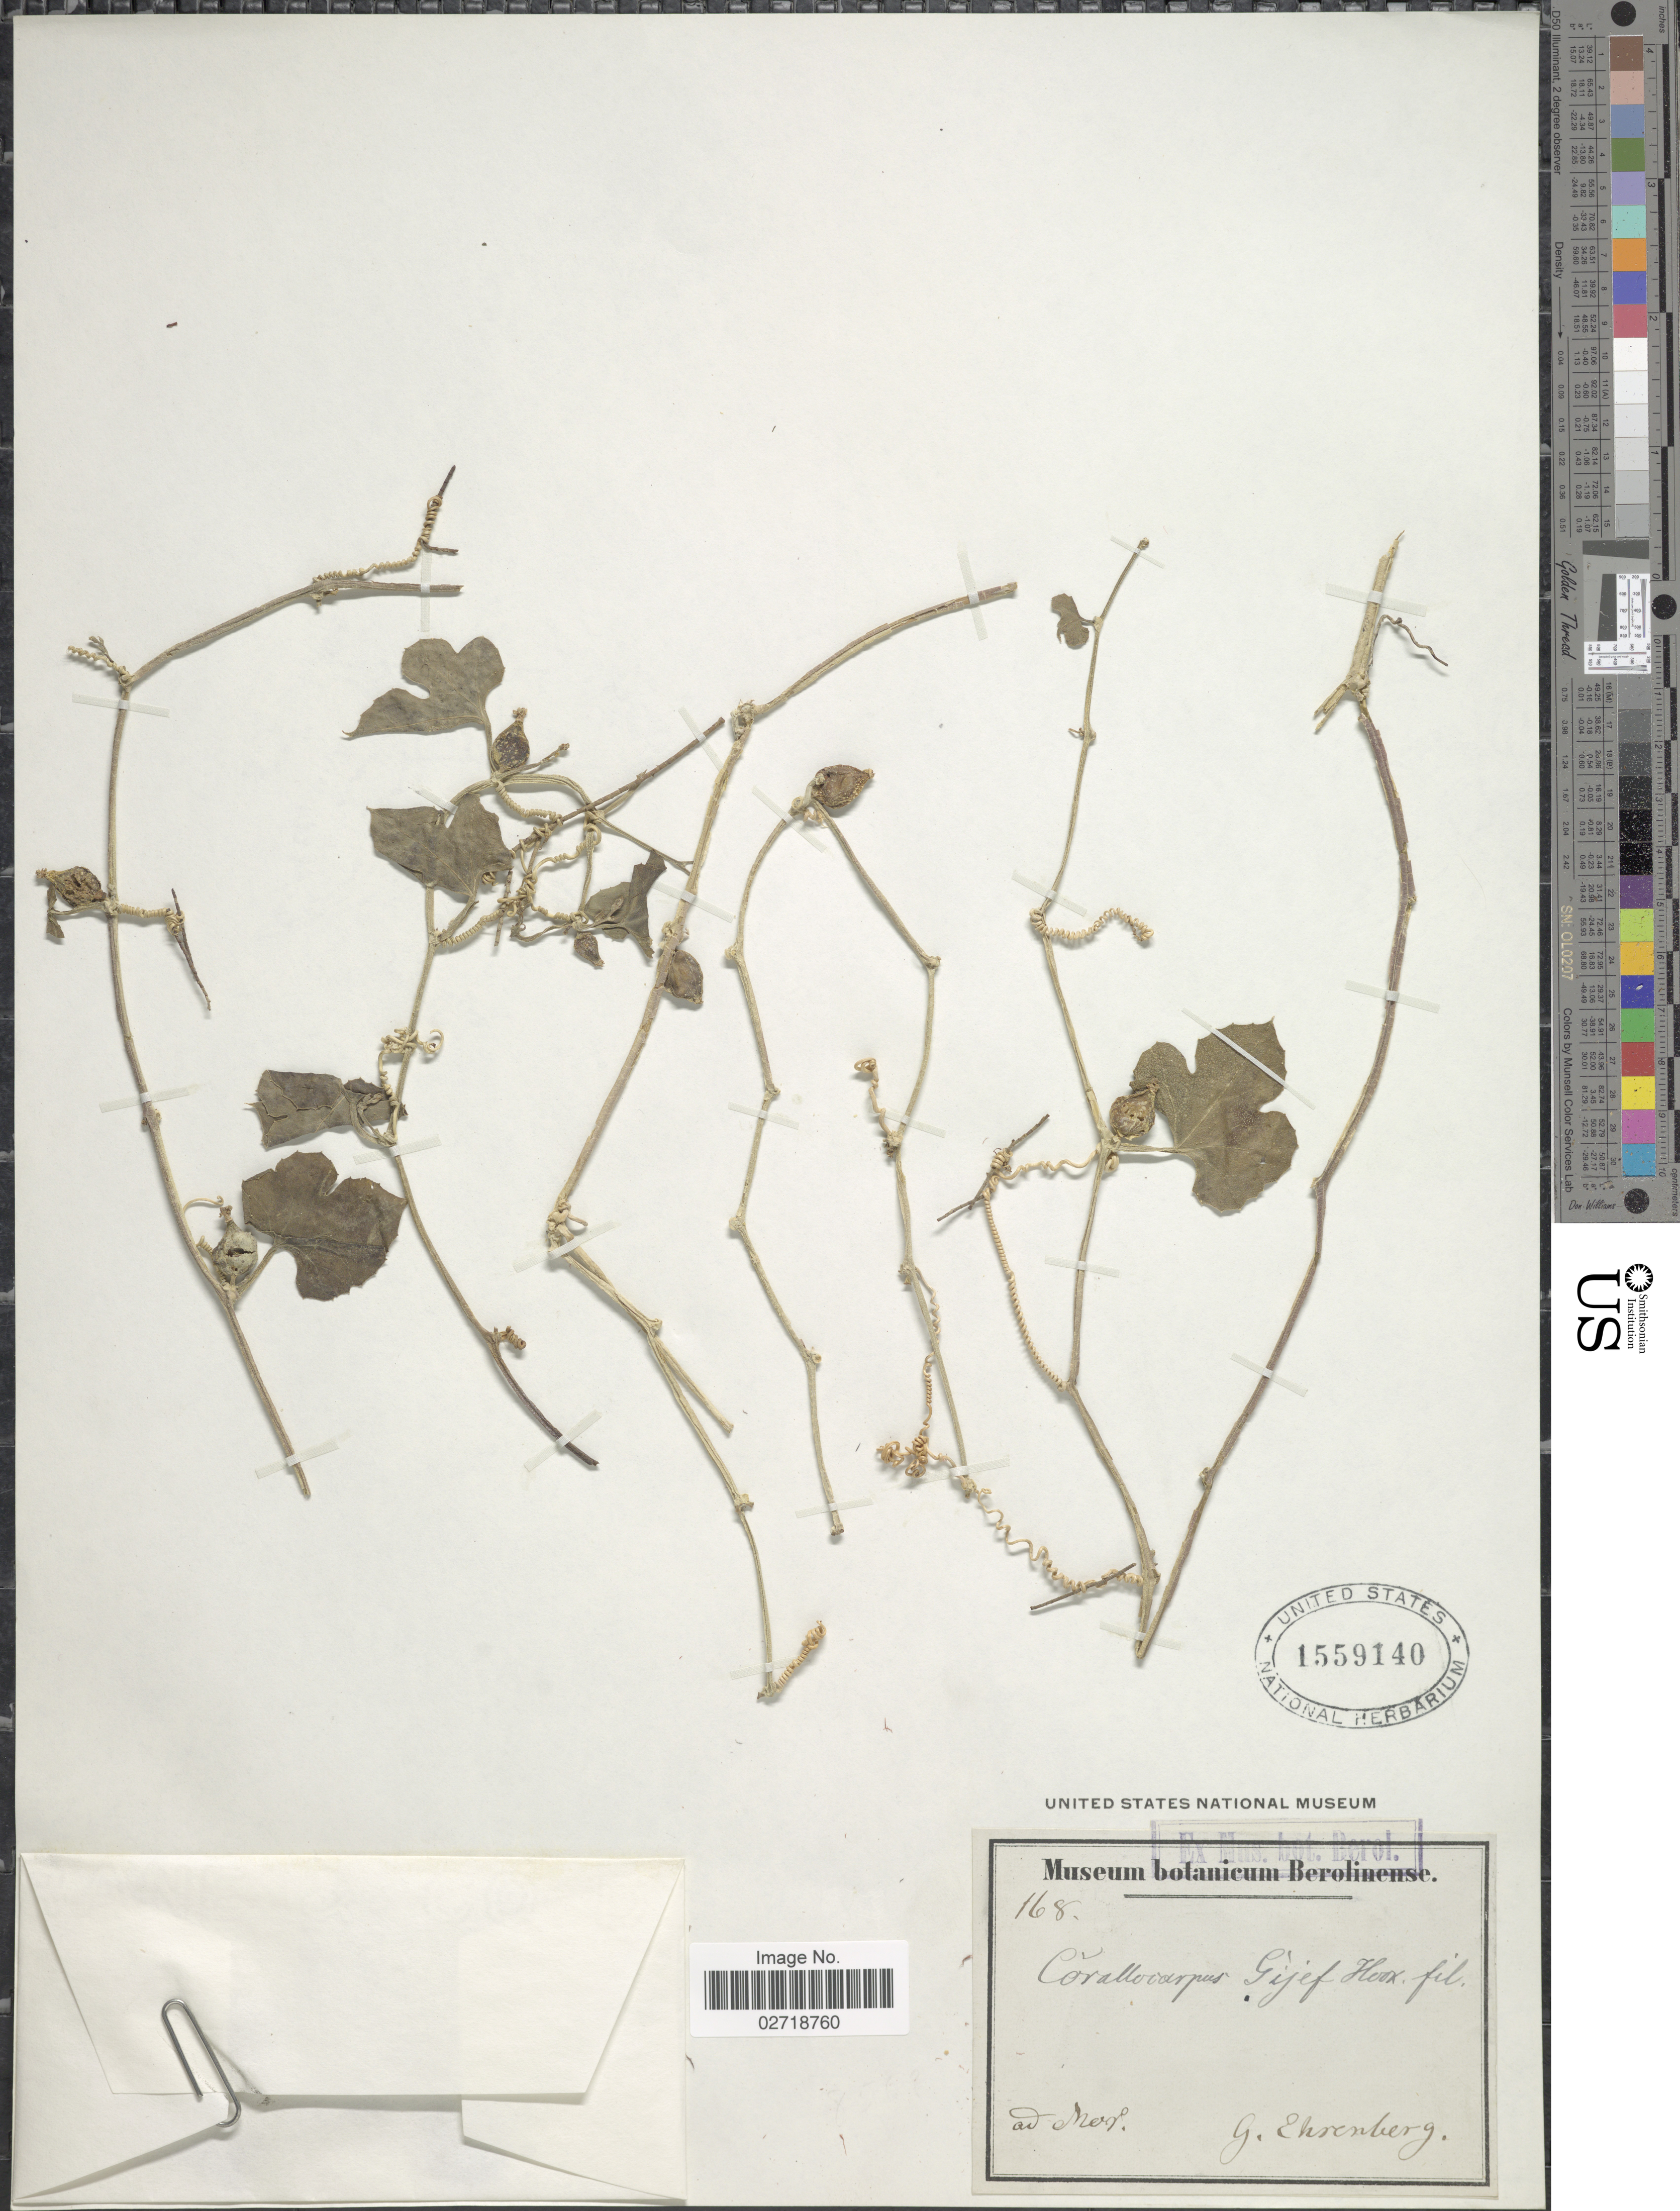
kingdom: Plantae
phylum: Tracheophyta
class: Magnoliopsida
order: Cucurbitales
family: Cucurbitaceae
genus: Corallocarpus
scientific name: Corallocarpus gijef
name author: (J.F. Gmel.) Hook. f.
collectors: G. Ehrenberg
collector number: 168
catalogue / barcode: US 1559140